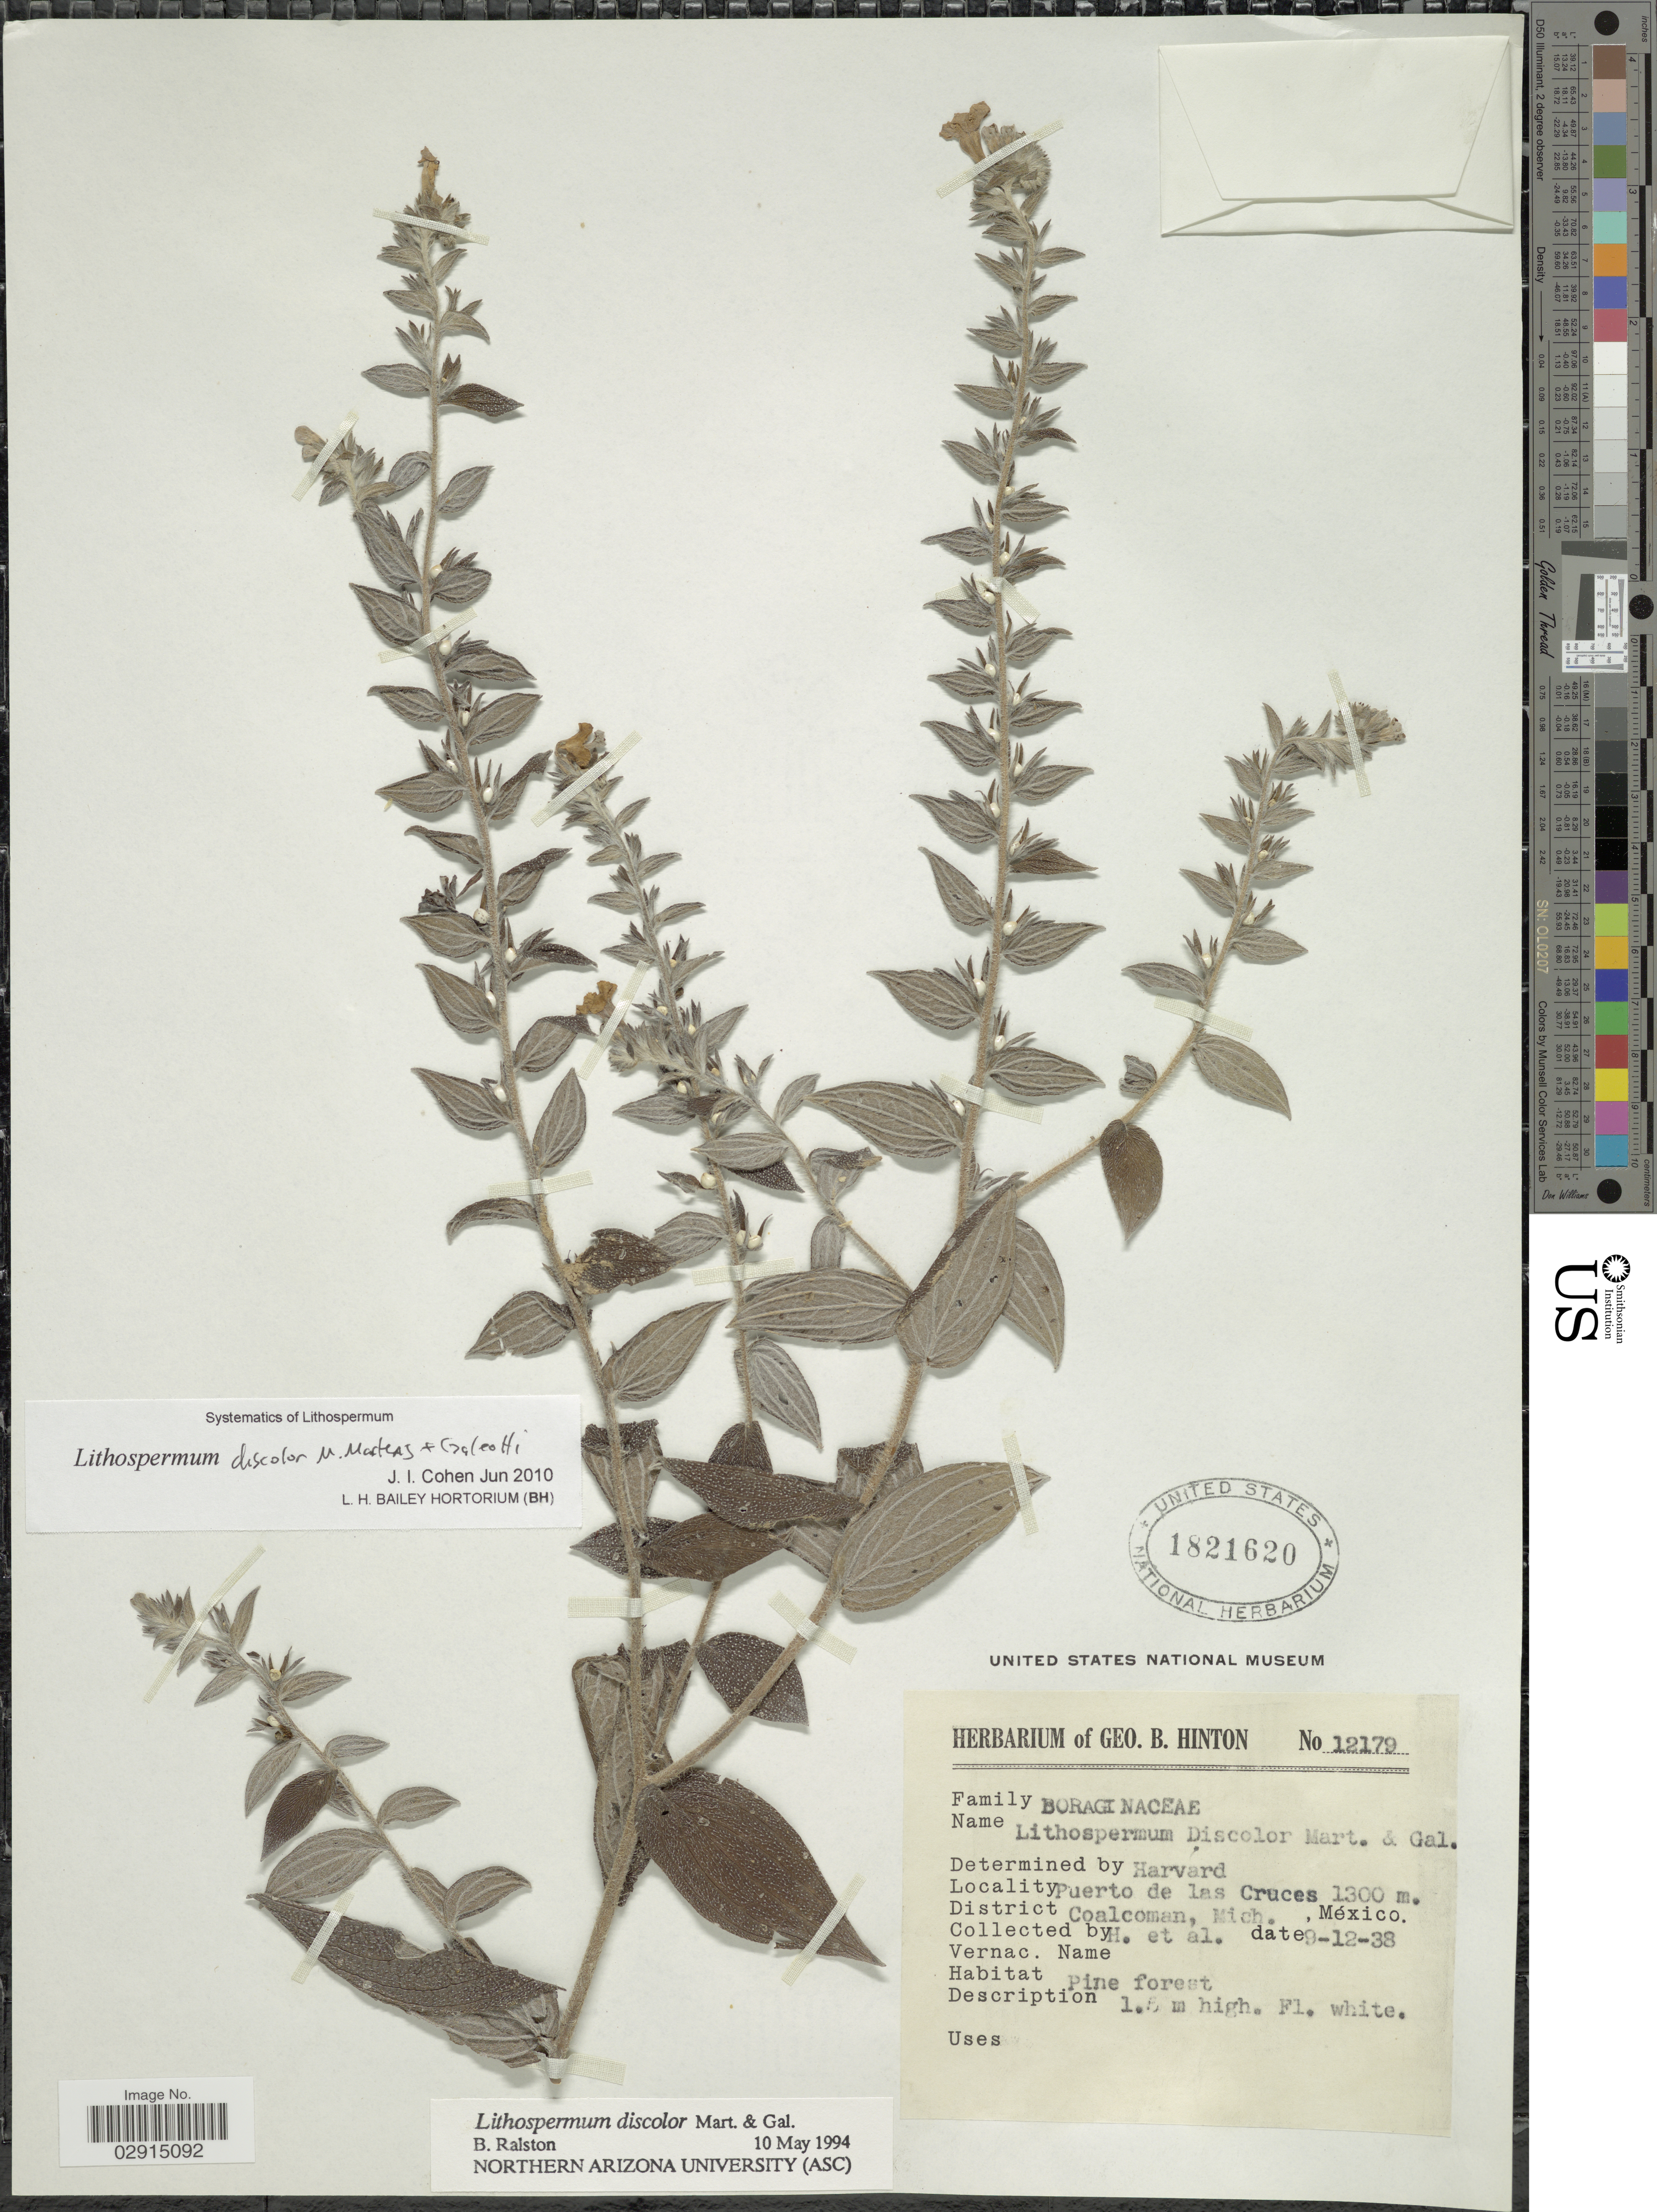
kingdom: Plantae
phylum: Tracheophyta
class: Magnoliopsida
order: Boraginales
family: Boraginaceae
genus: Lithospermum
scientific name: Lithospermum discolor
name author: M. Martens & Galeotti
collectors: G. B. Hinton & et al.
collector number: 12179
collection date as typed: Transcribed d/m/y: 9/12/38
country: Mexico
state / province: Michoacán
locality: Puerto de las Cruces, District Coalcoman.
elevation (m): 1300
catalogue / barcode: US 1821620